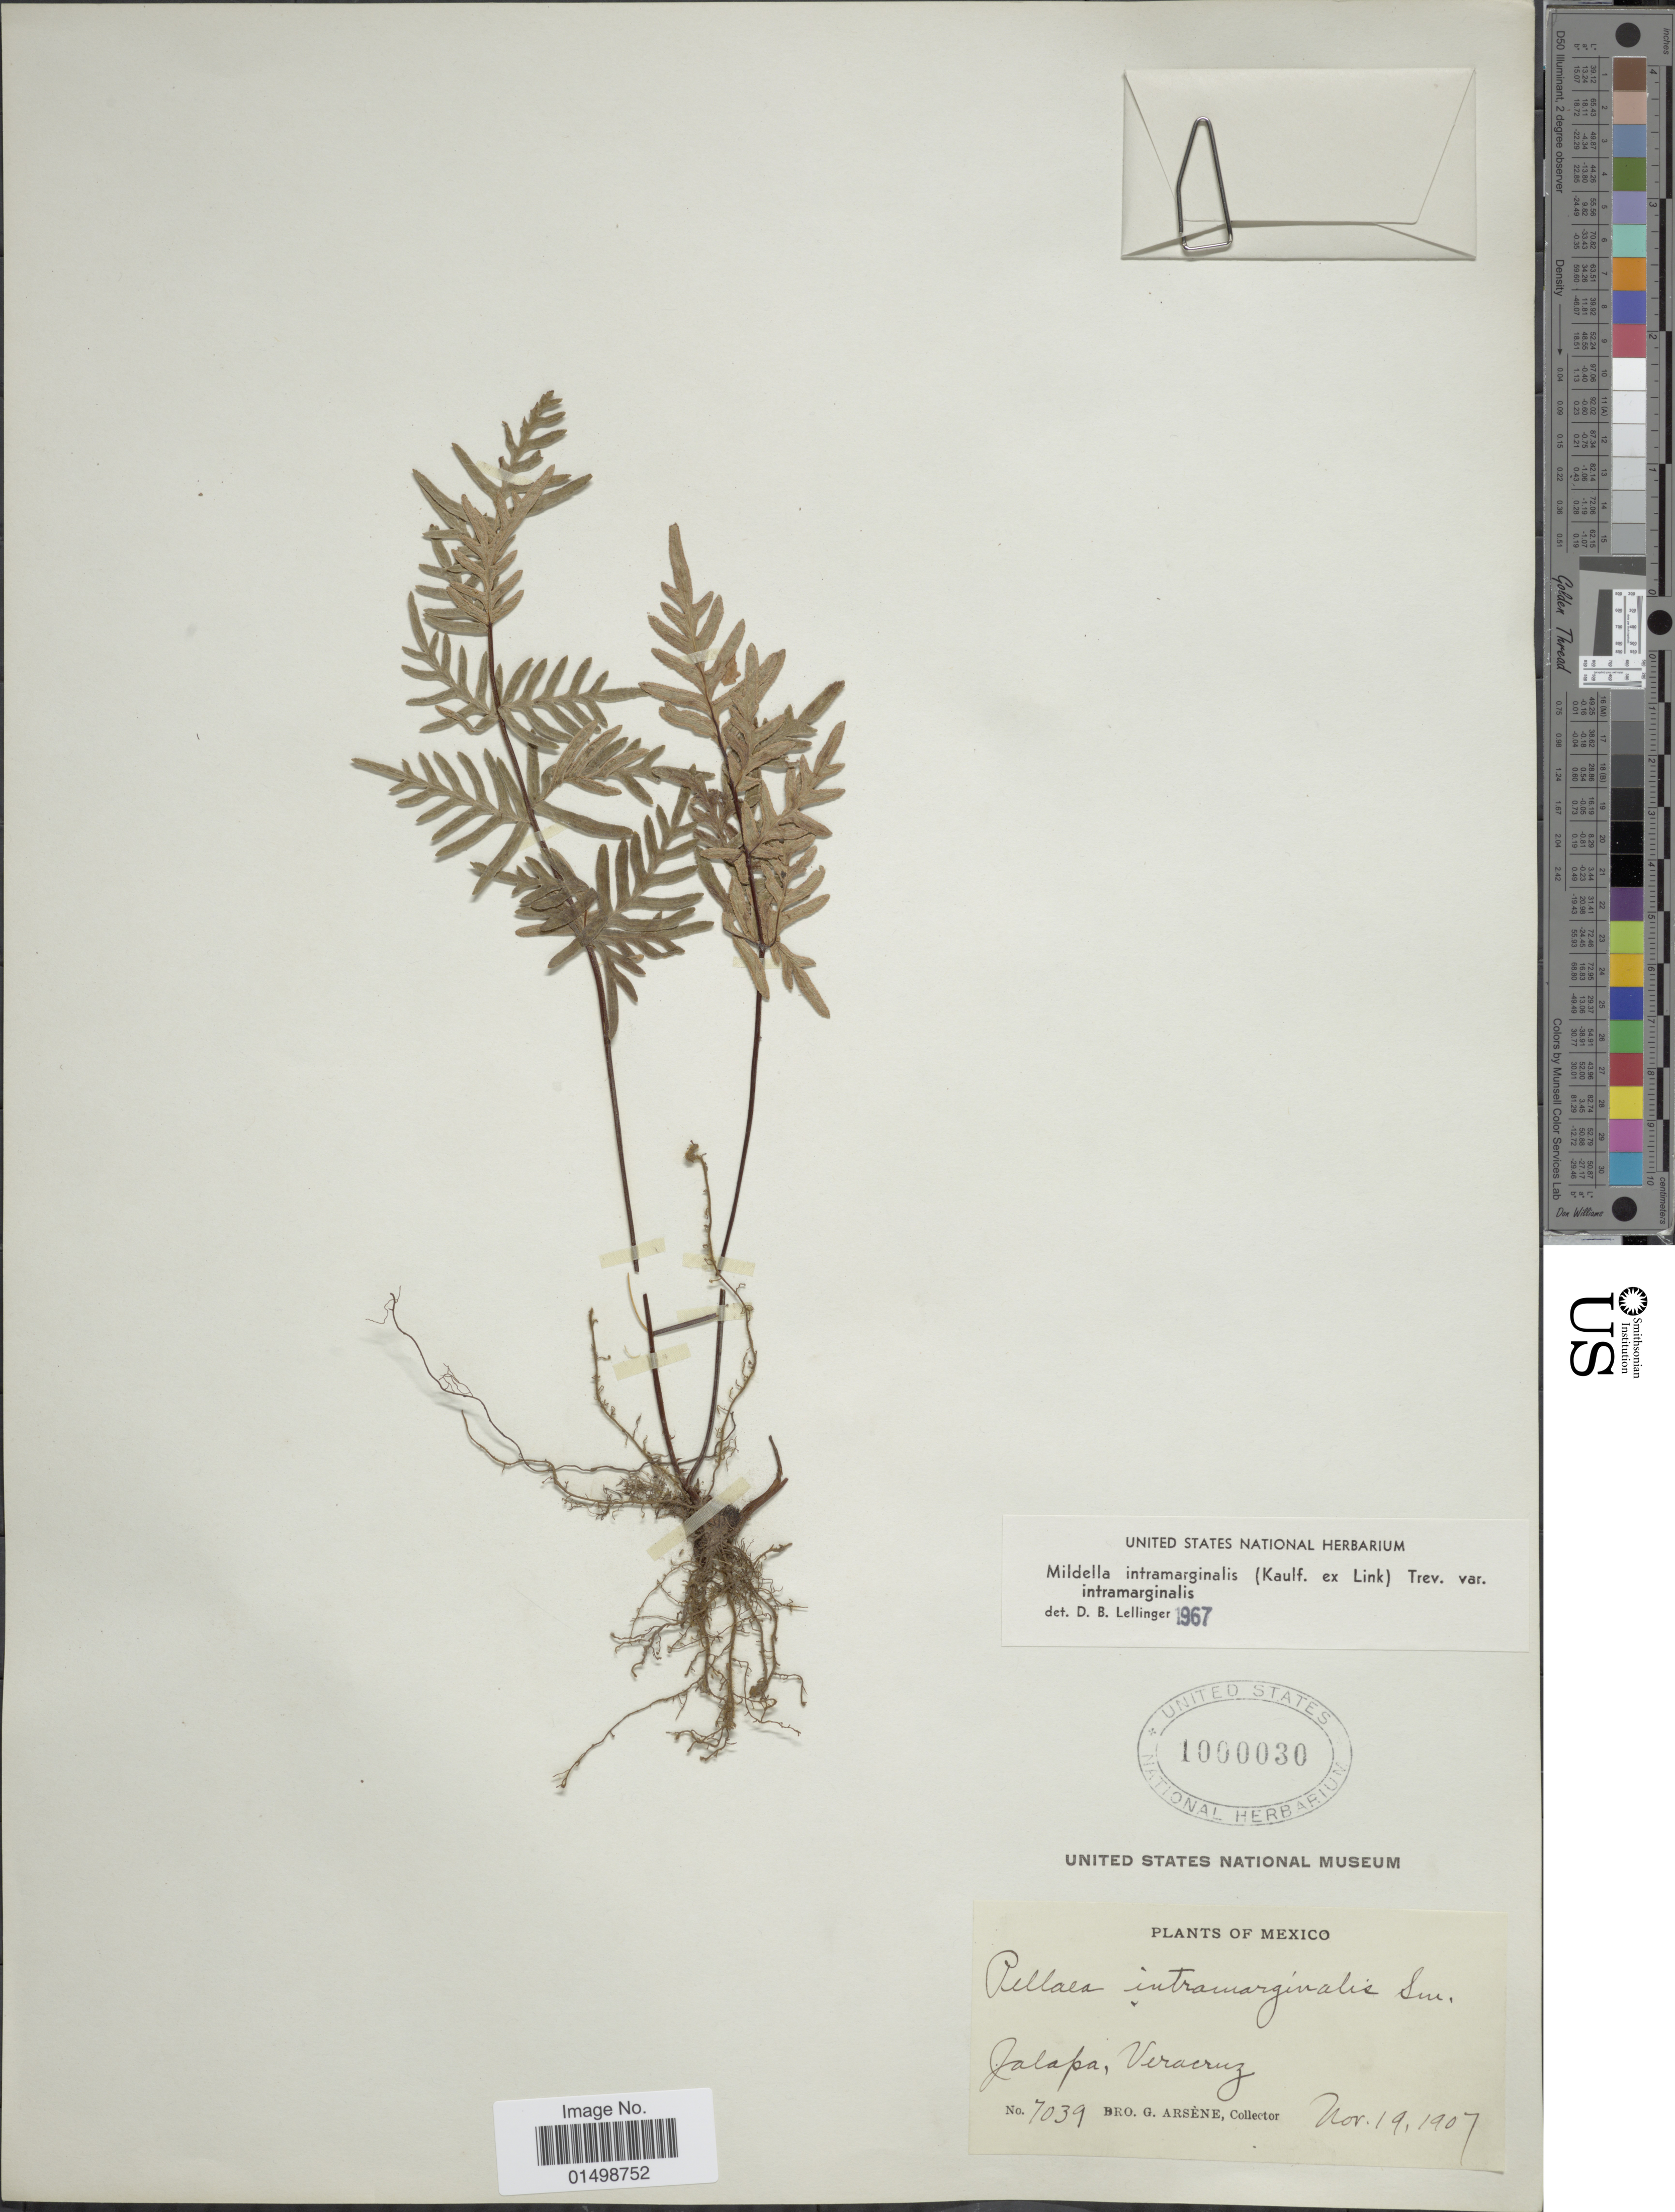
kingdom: Plantae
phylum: Tracheophyta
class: Polypodiopsida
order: Polypodiales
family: Pteridaceae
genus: Cheilanthes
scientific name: Cheilanthes intramarginalis var. intramarginalis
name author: (Kaulf.) Hook.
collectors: Bro. G. Arsène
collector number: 7039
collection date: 1907-11-19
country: Mexico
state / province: Veracruz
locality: Jalapa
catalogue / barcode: US 1000030